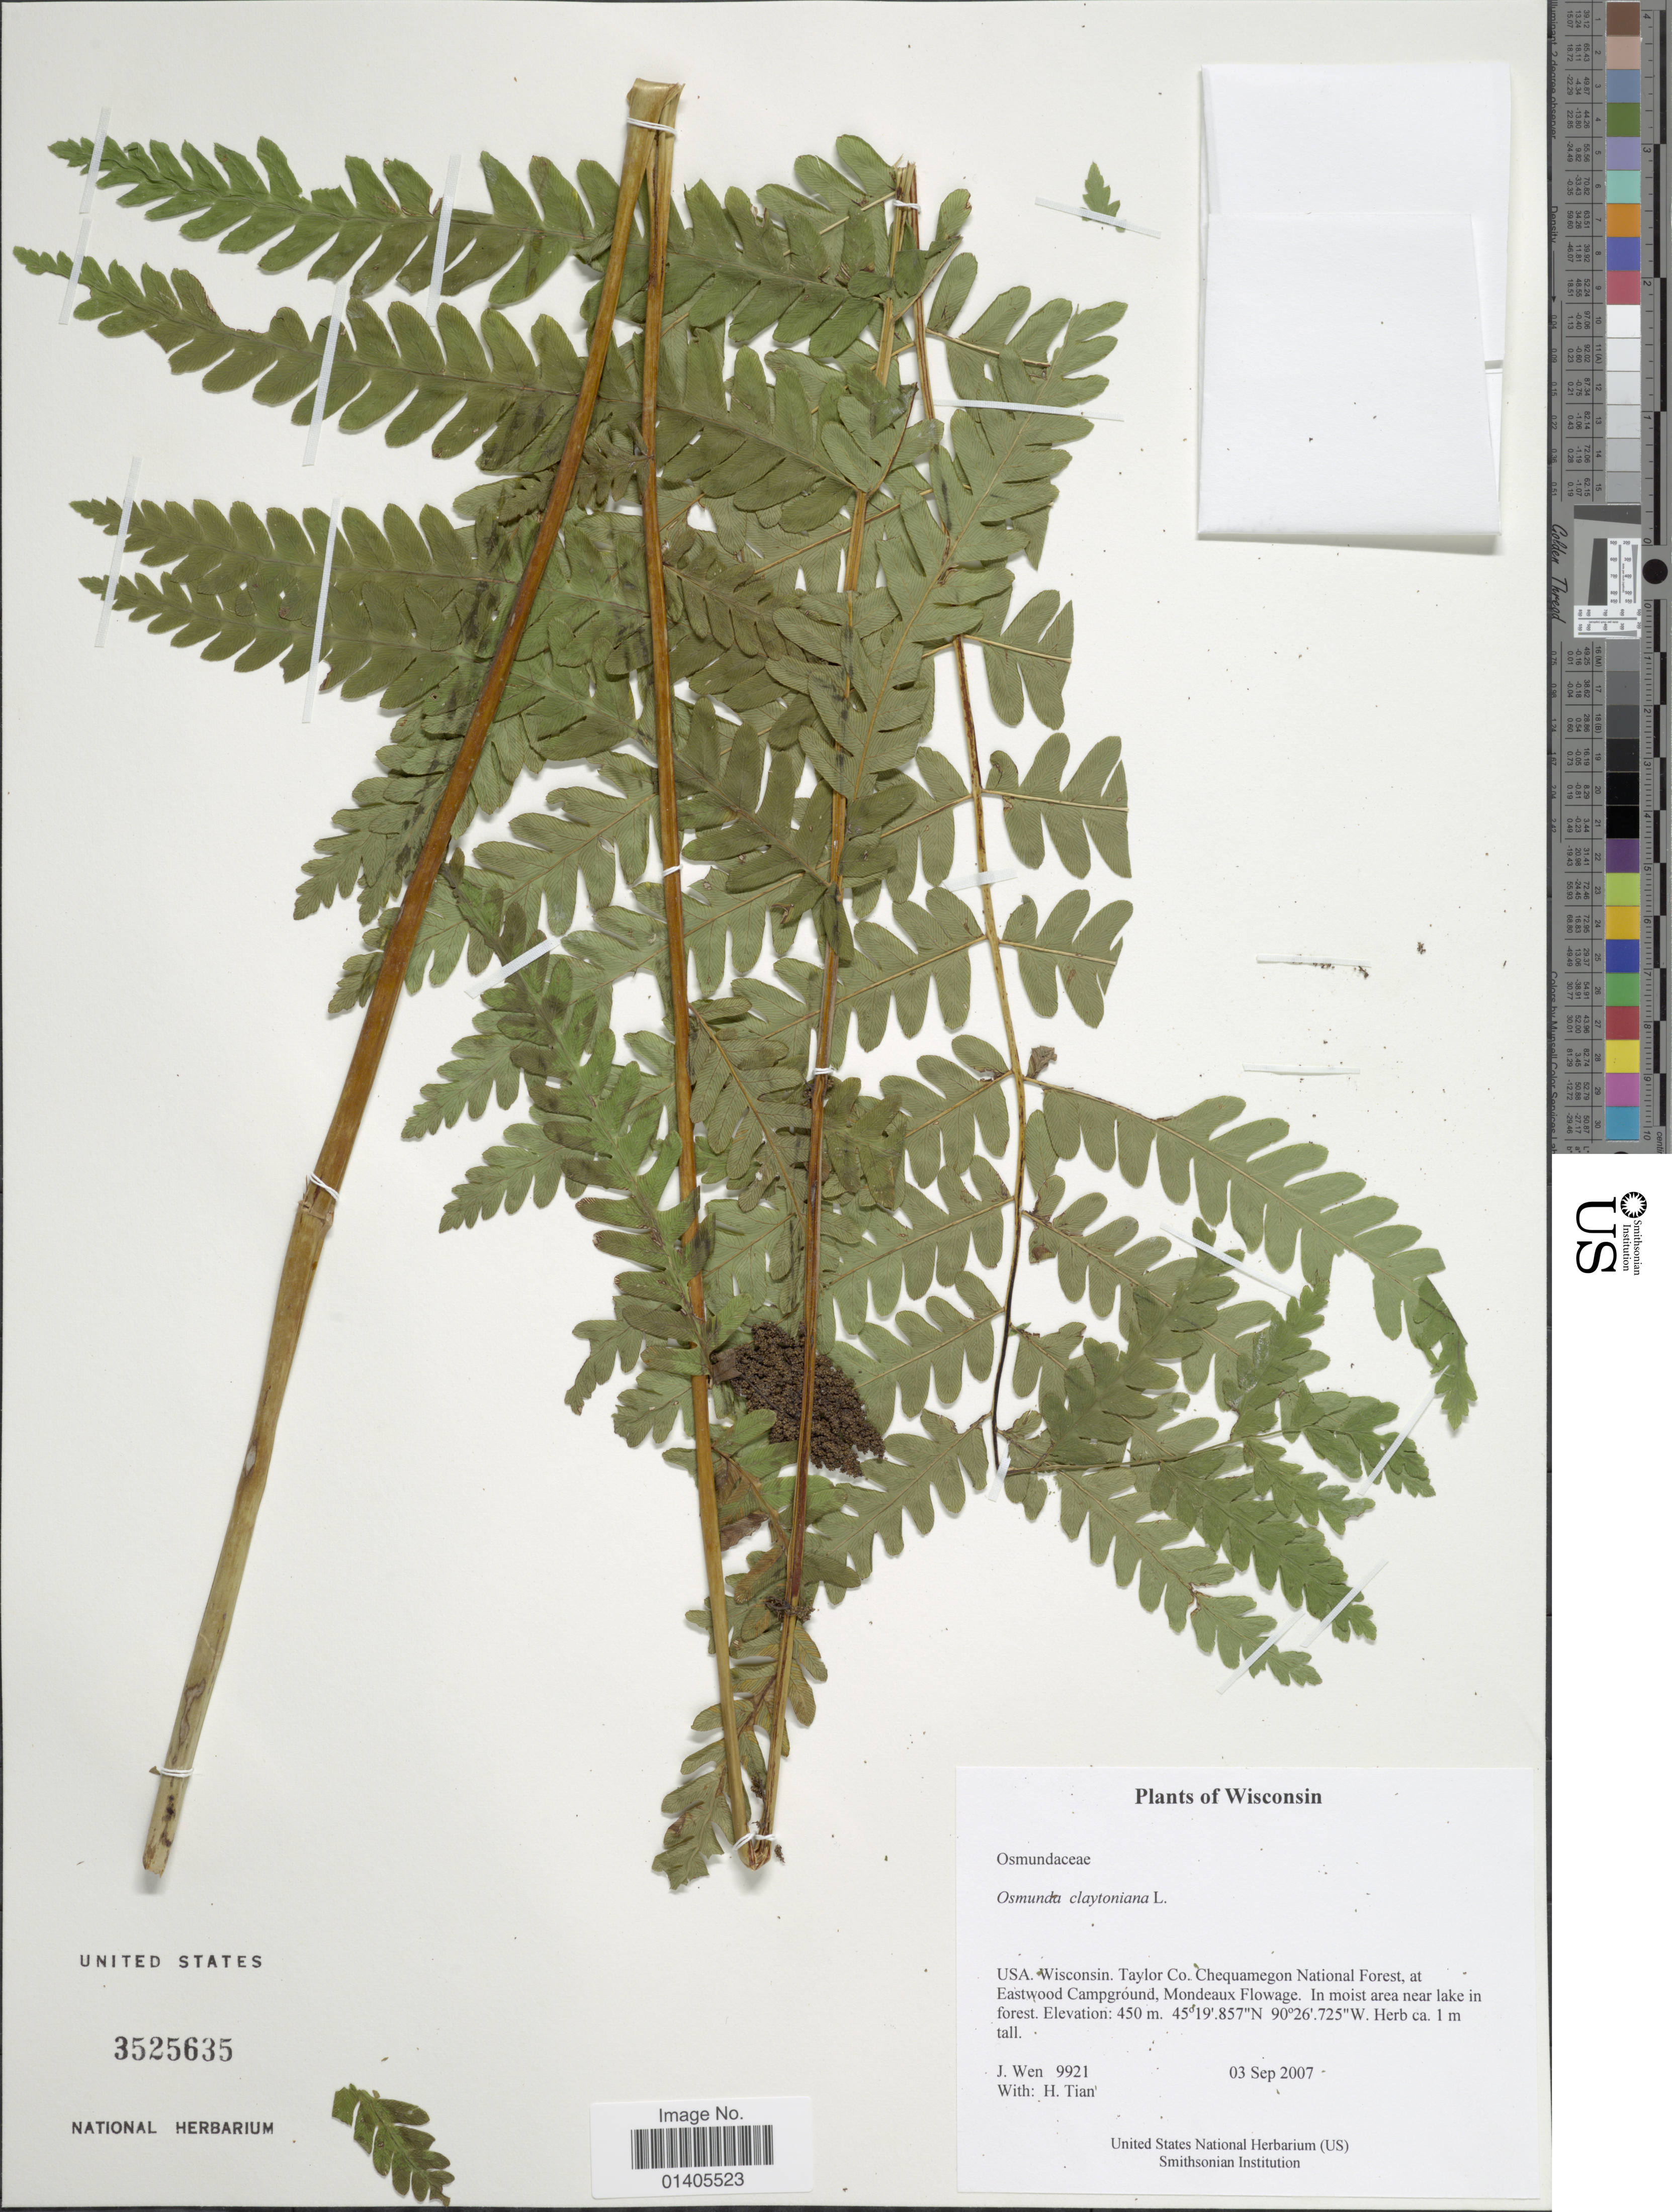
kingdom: Plantae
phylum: Tracheophyta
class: Polypodiopsida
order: Osmundales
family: Osmundaceae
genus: Osmunda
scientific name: Osmunda claytoniana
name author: (L.) Tagawa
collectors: J. Wen & H. Tian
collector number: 9921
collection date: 2007-09-03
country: United States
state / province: Wisconsin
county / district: Taylor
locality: Taylor Co. Chequemegon National Forest, at Eastwood Campground, Mondeaux Flowage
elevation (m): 450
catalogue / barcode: US 3525635